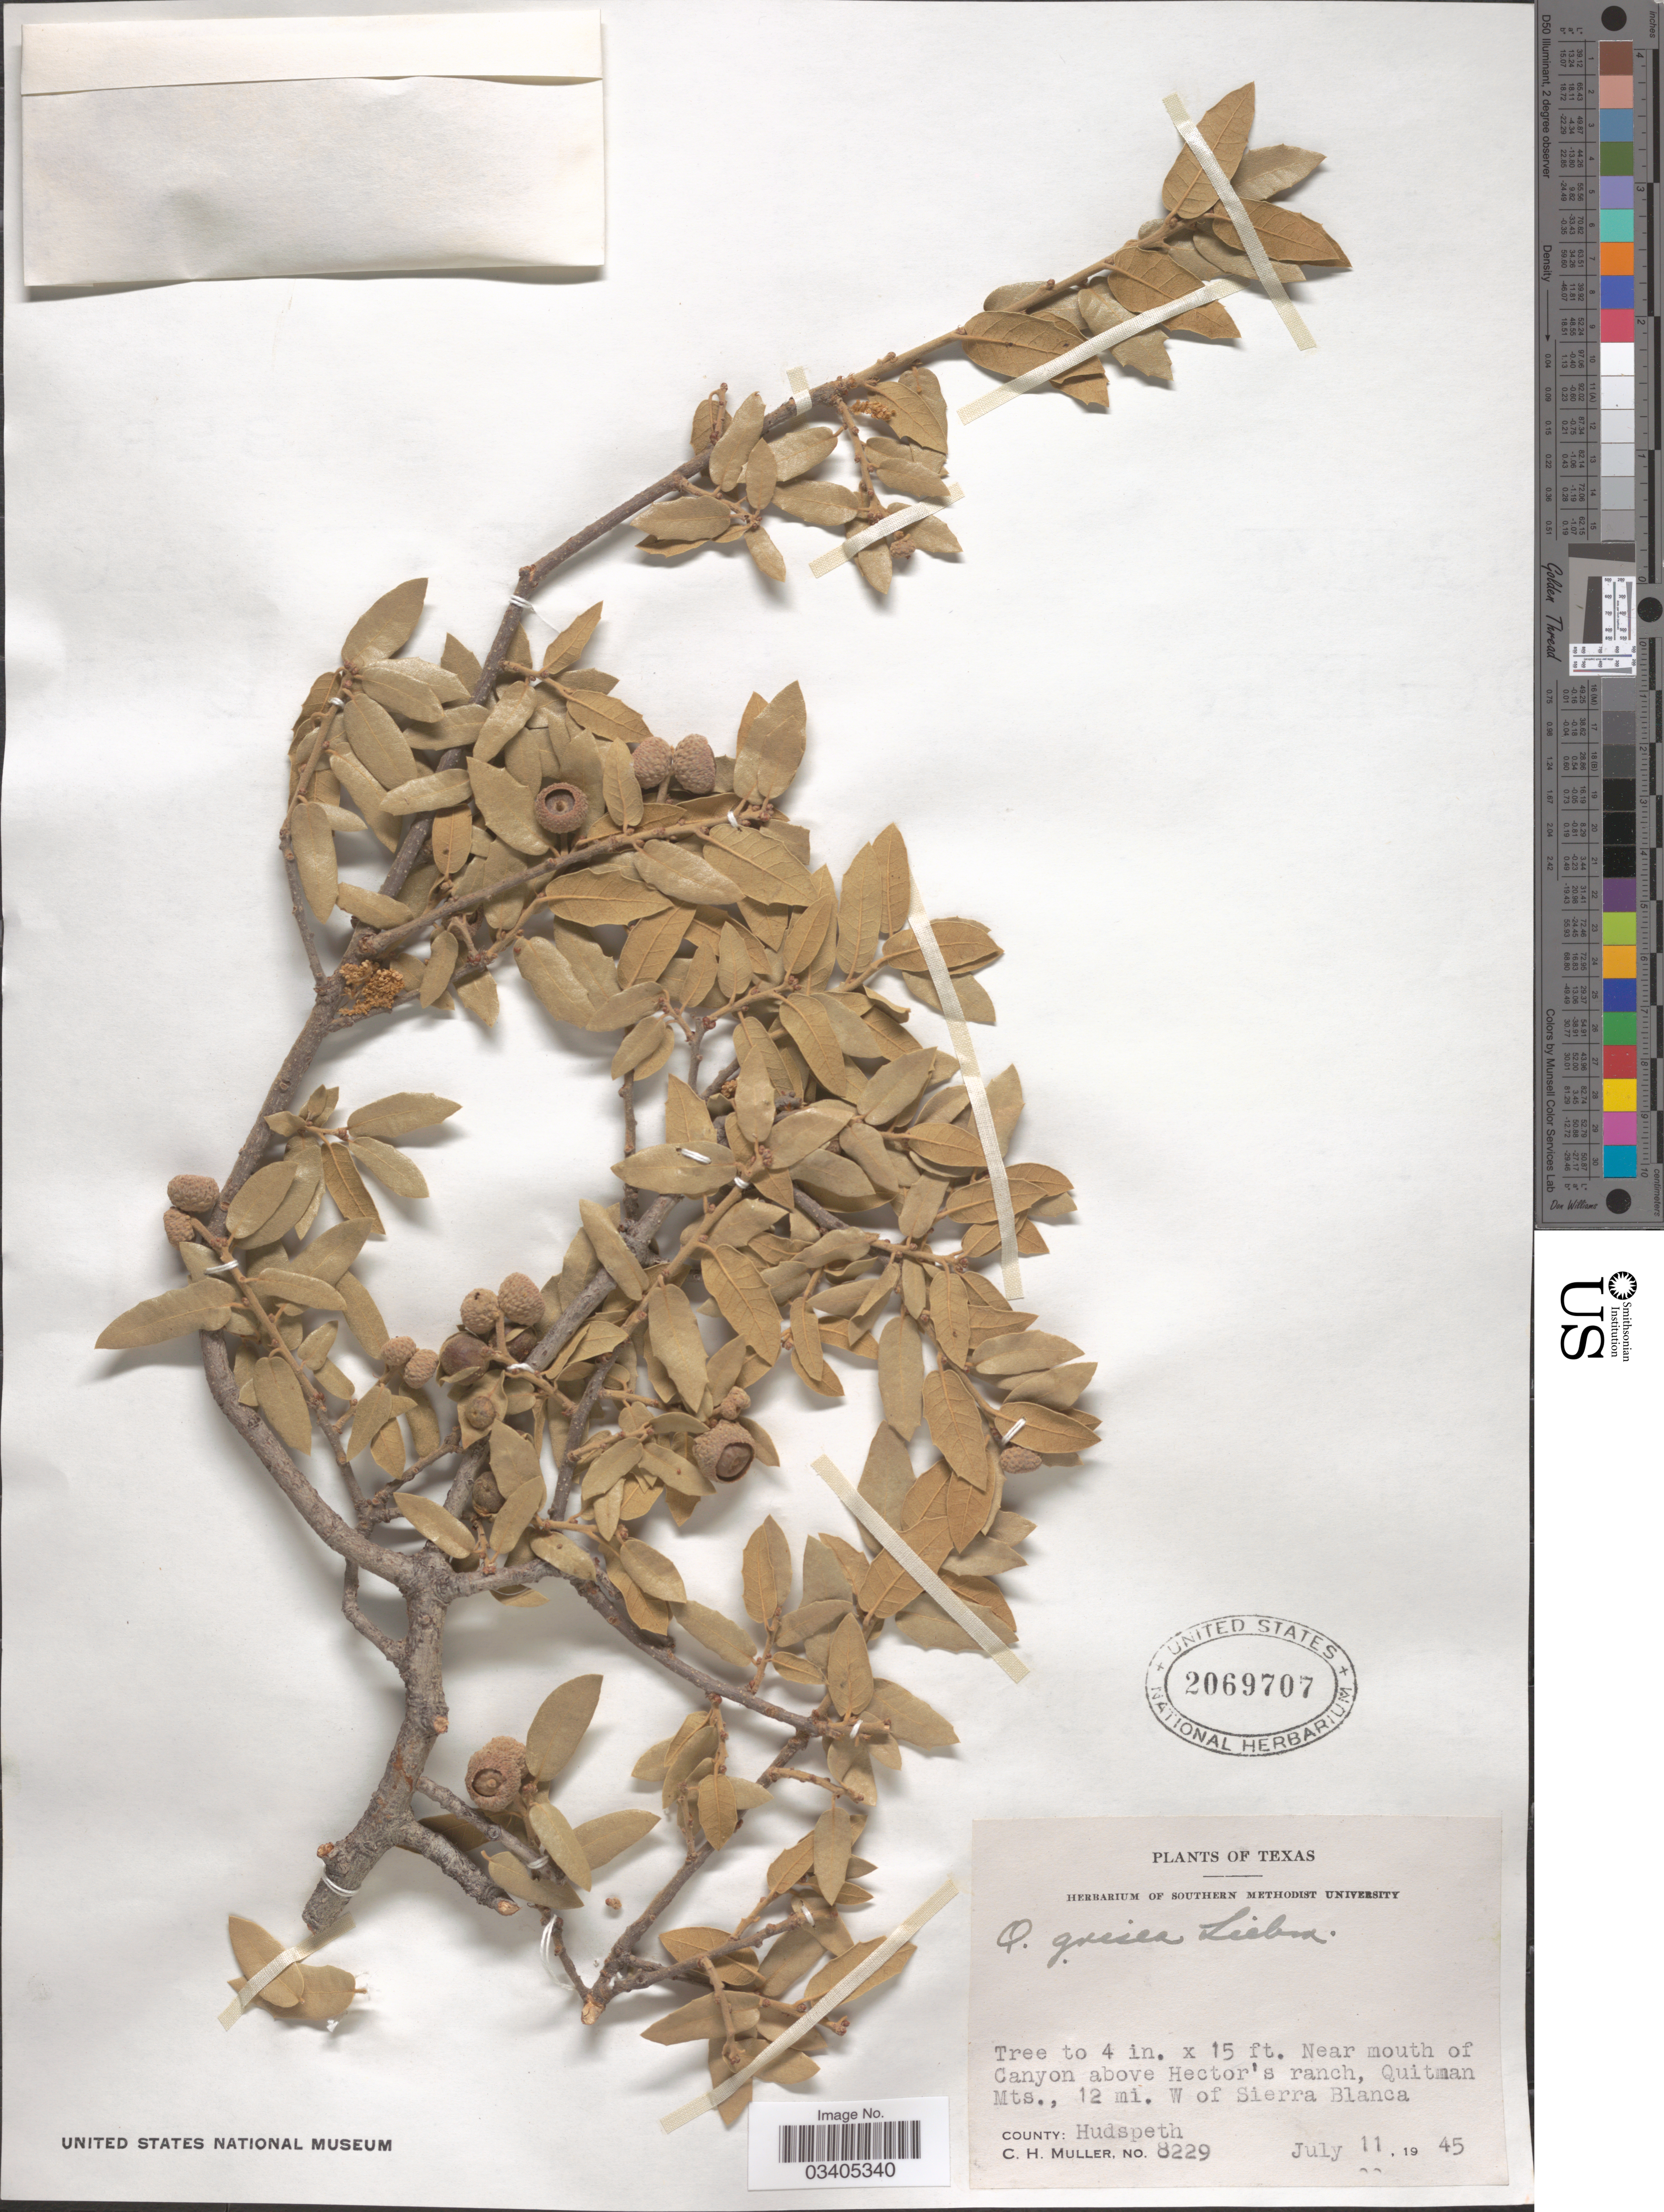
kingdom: Plantae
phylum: Tracheophyta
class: Magnoliopsida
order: Fagales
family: Fagaceae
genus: Quercus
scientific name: Quercus grisea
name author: Liebm.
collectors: C. H. Mueller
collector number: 8229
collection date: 1945-07-11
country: United States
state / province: Texas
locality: Near mouth of Canyon above Hector's ranch, Quitman Mts., 12 mi. W of Sierra Blanca. County: Hudspeth.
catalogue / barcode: US 2069707